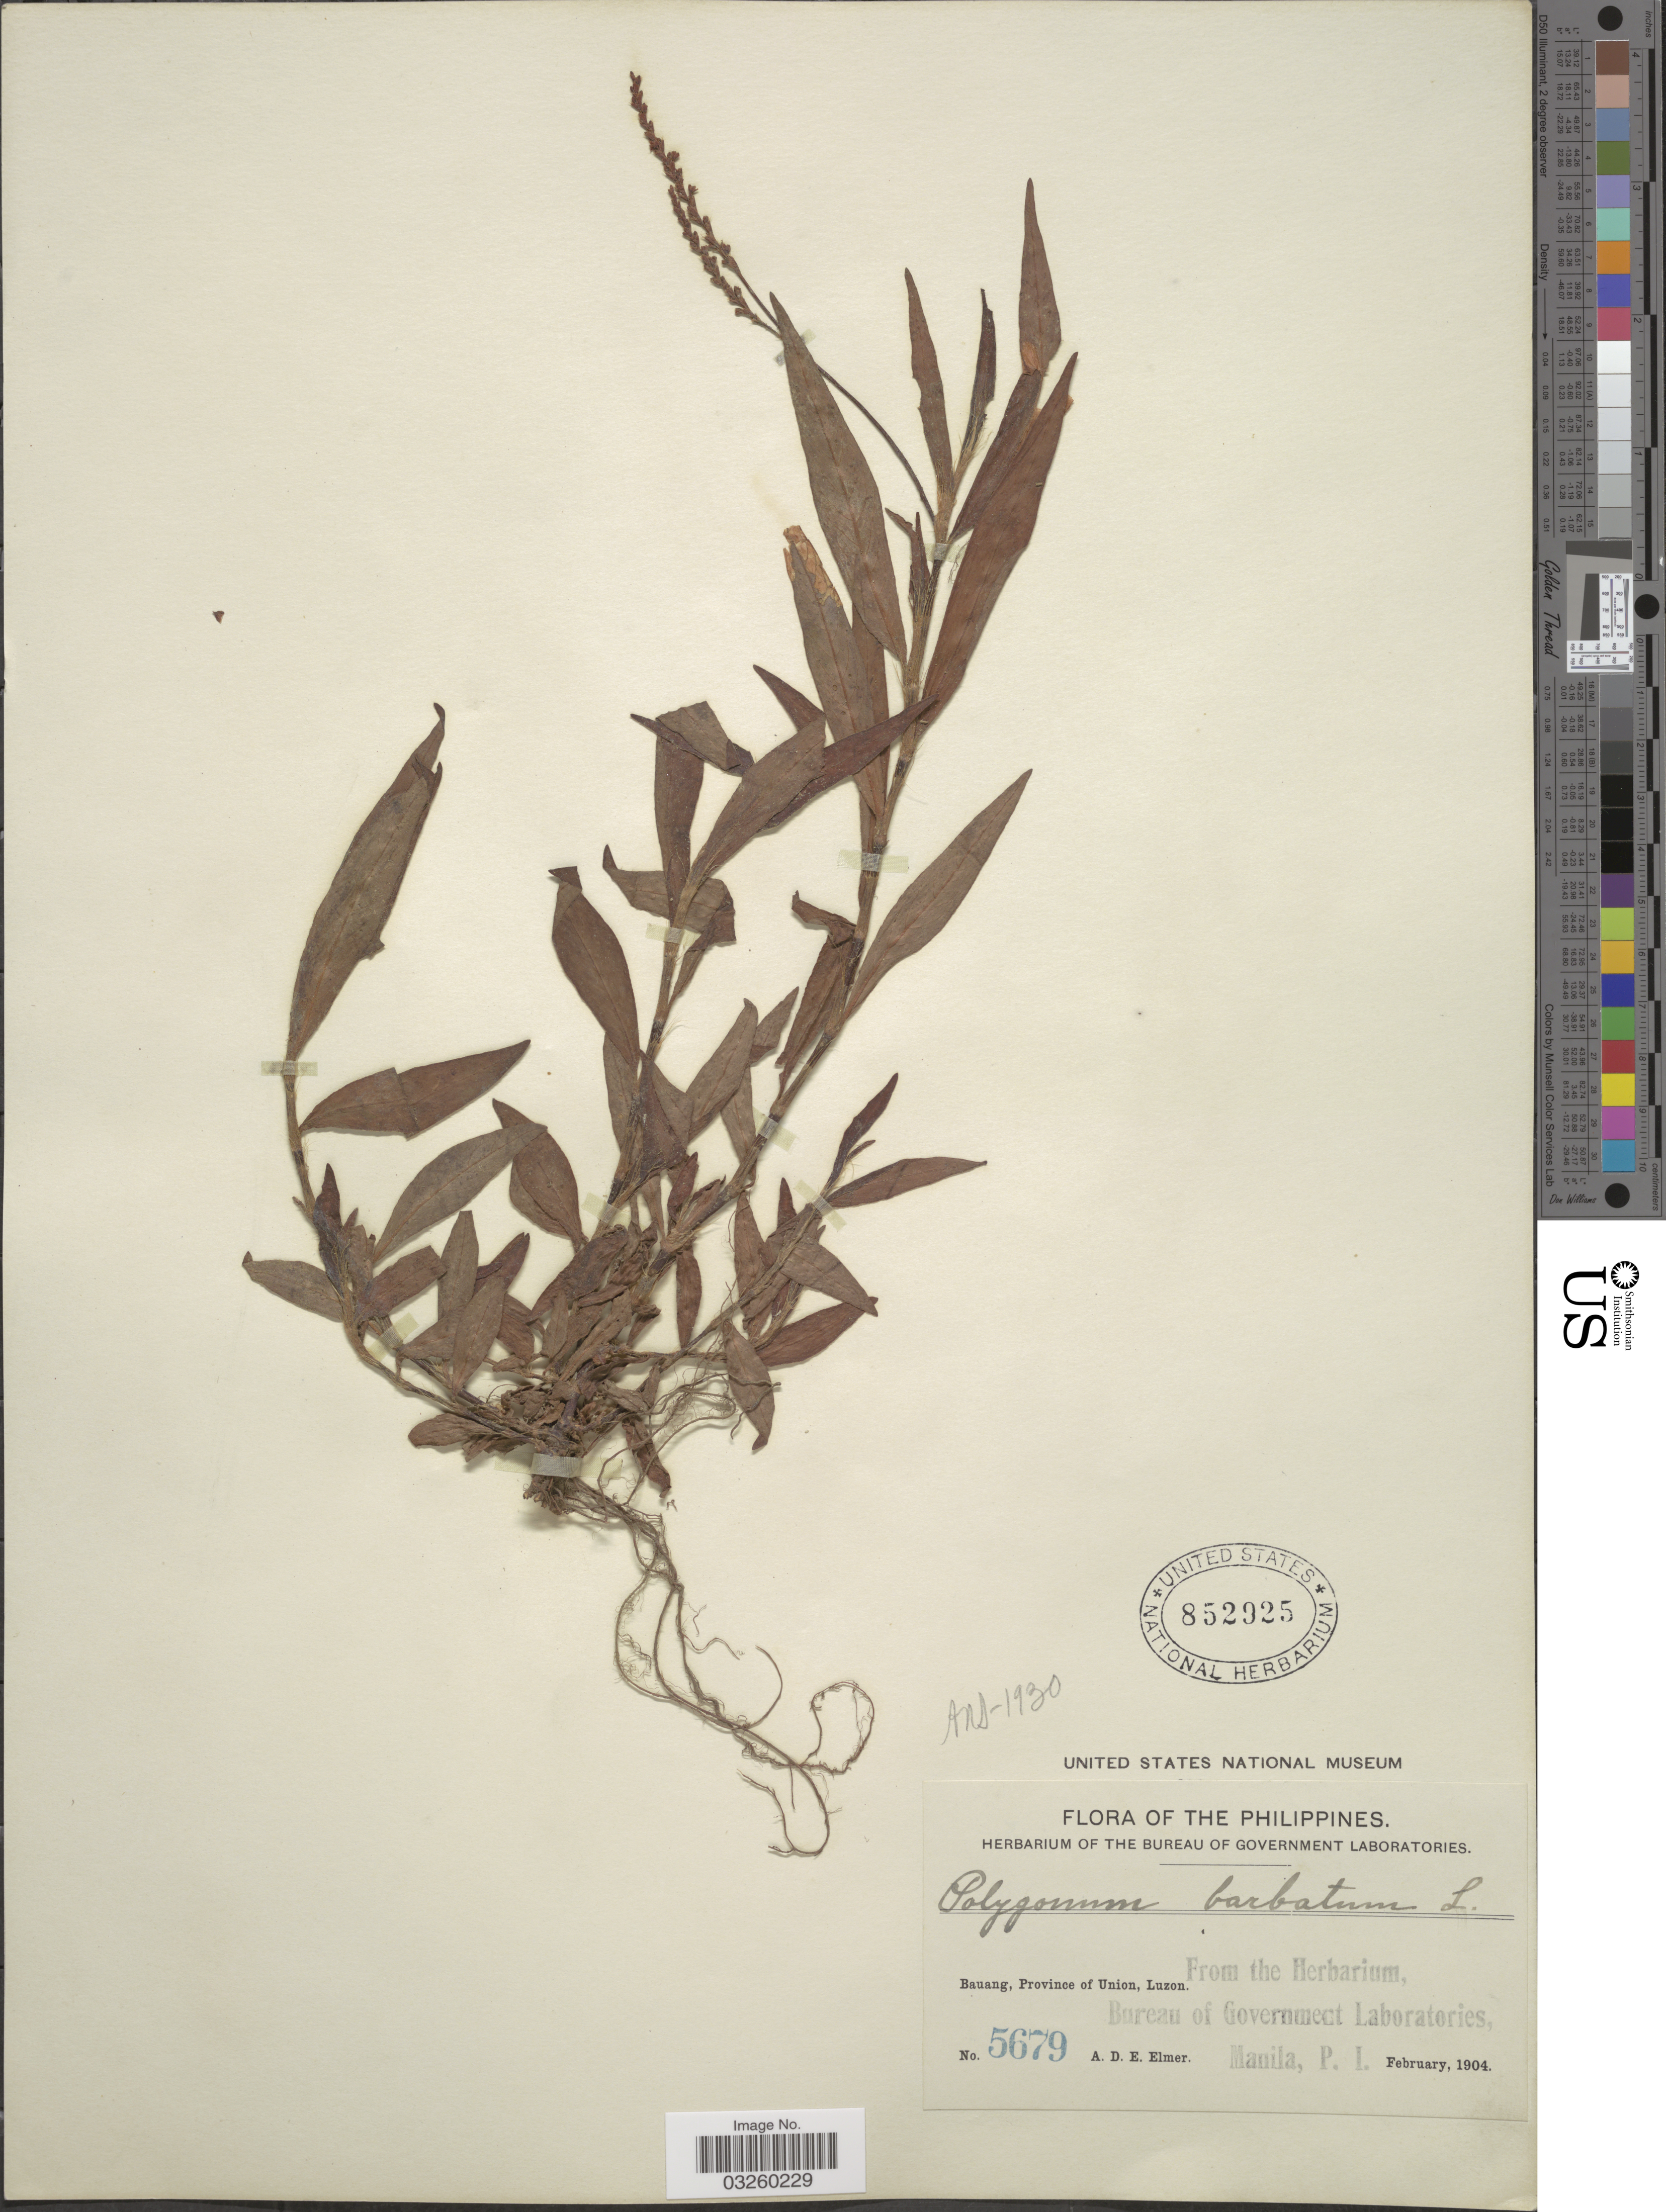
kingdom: Plantae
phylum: Tracheophyta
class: Magnoliopsida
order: Caryophyllales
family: Polygonaceae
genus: Polygonum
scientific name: Polygonum barbatum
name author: L.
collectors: A. D. E. Elmer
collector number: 5679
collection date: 1904-02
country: Philippines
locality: Bauang, Province of Union, Luzon.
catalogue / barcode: US 852925